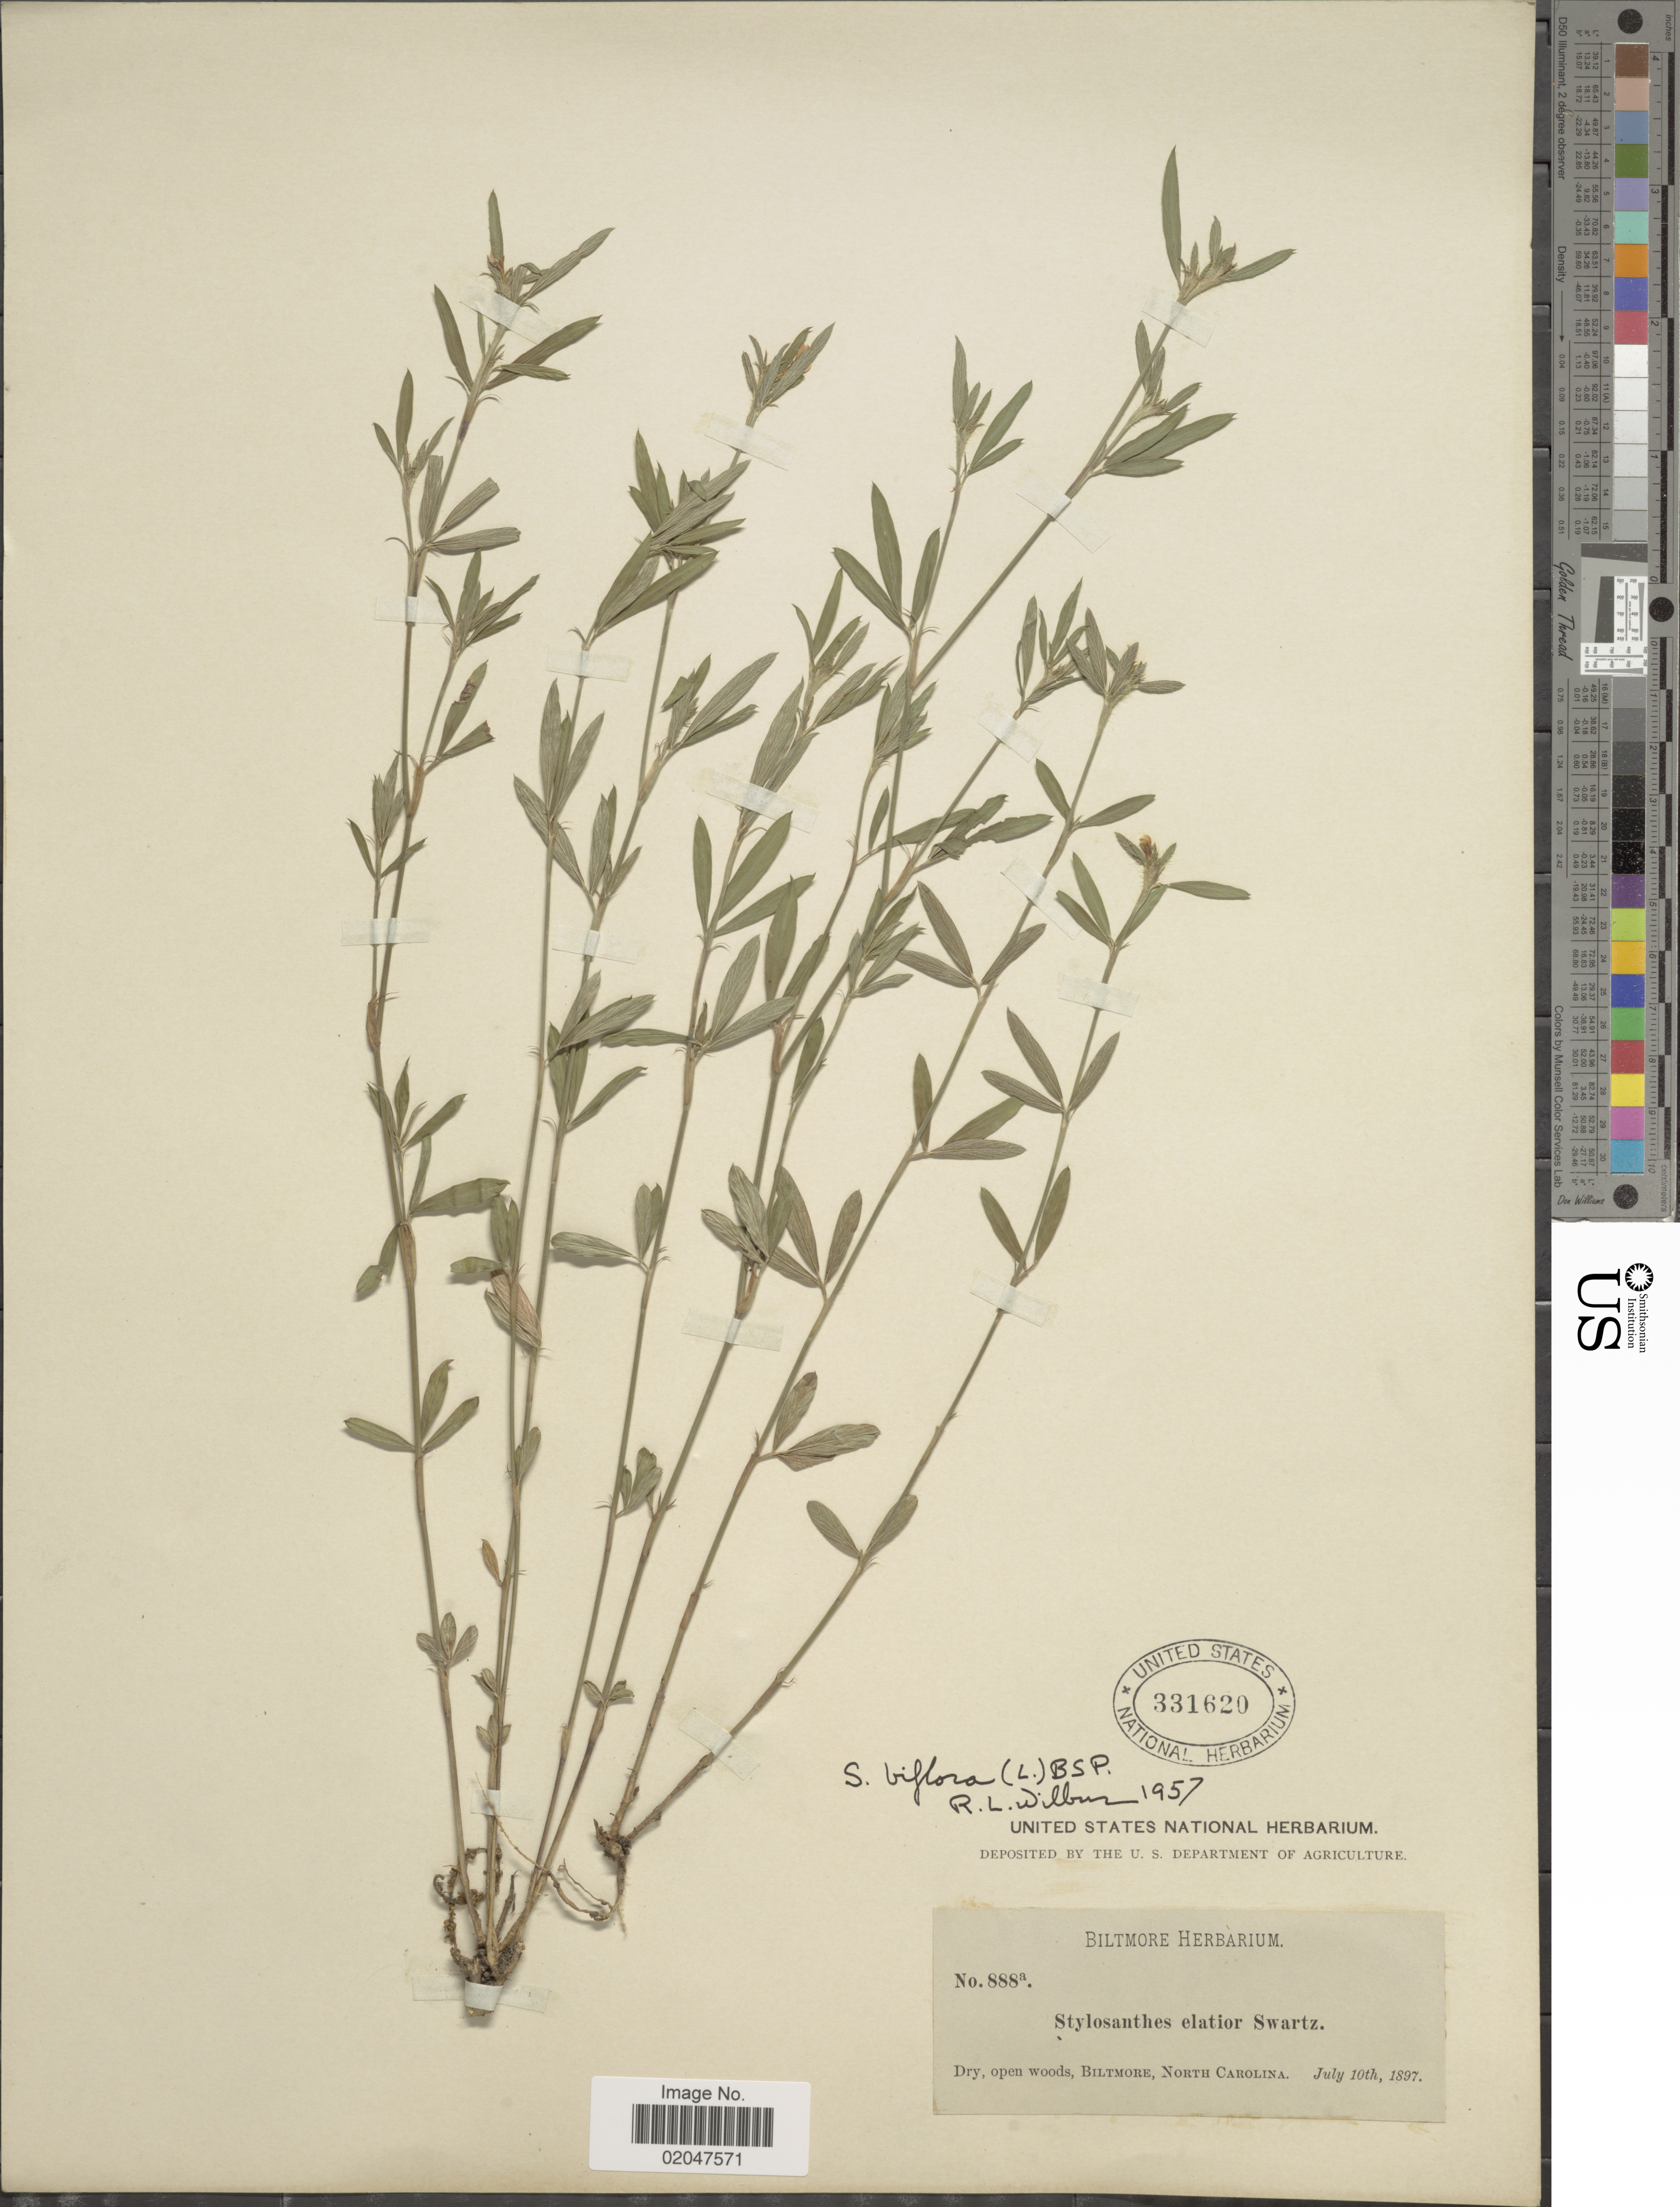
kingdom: Plantae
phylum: Tracheophyta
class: Magnoliopsida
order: Fabales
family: Fabaceae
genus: Stylosanthes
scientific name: Stylosanthes biflora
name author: (L.) Britton et al.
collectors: ex herb. Biltmore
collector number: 888a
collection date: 1897-07-10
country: United States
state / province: North Carolina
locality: Biltmore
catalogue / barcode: US 331620